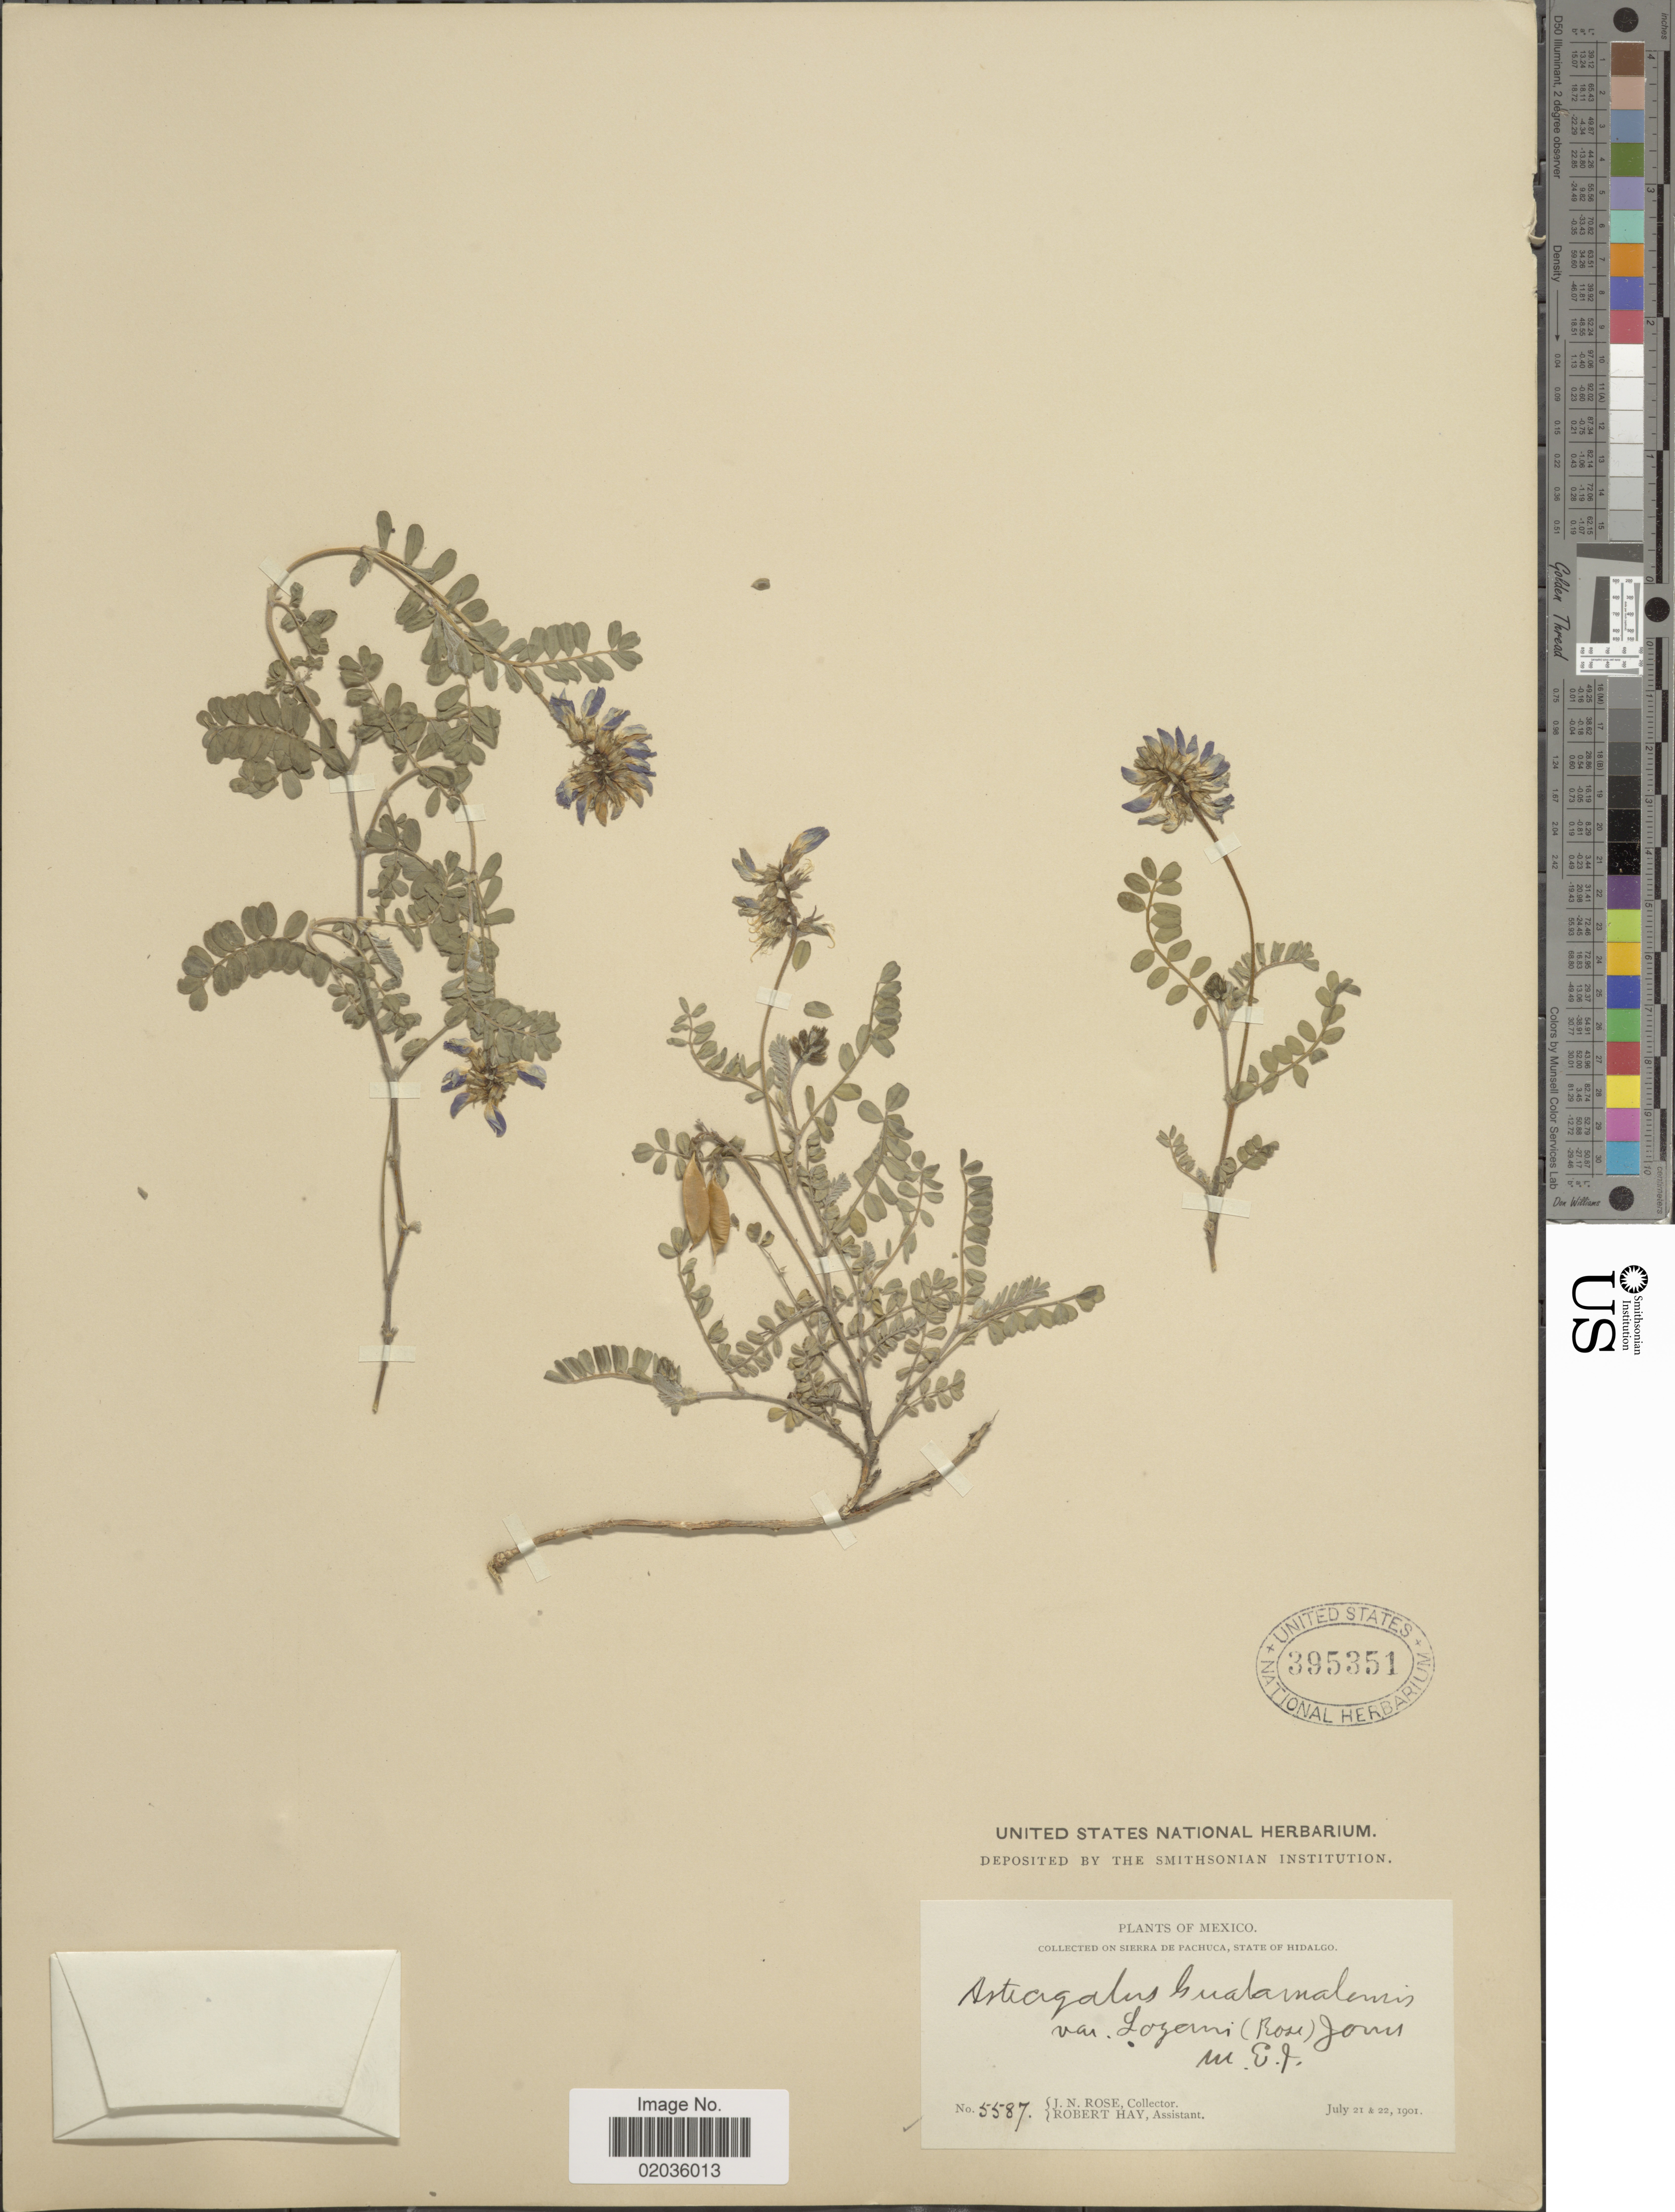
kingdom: Plantae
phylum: Tracheophyta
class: Magnoliopsida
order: Fabales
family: Fabaceae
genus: Astragalus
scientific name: Astragalus guatemalensis var. lozani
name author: M.E. Jones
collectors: J. N. Rose & R. H. Hay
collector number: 5587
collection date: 1901-07-21/1901-07-22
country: Mexico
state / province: Hidalgo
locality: Mexico, Sierra de Pachuca, State of Hidalgo.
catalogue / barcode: US 395351